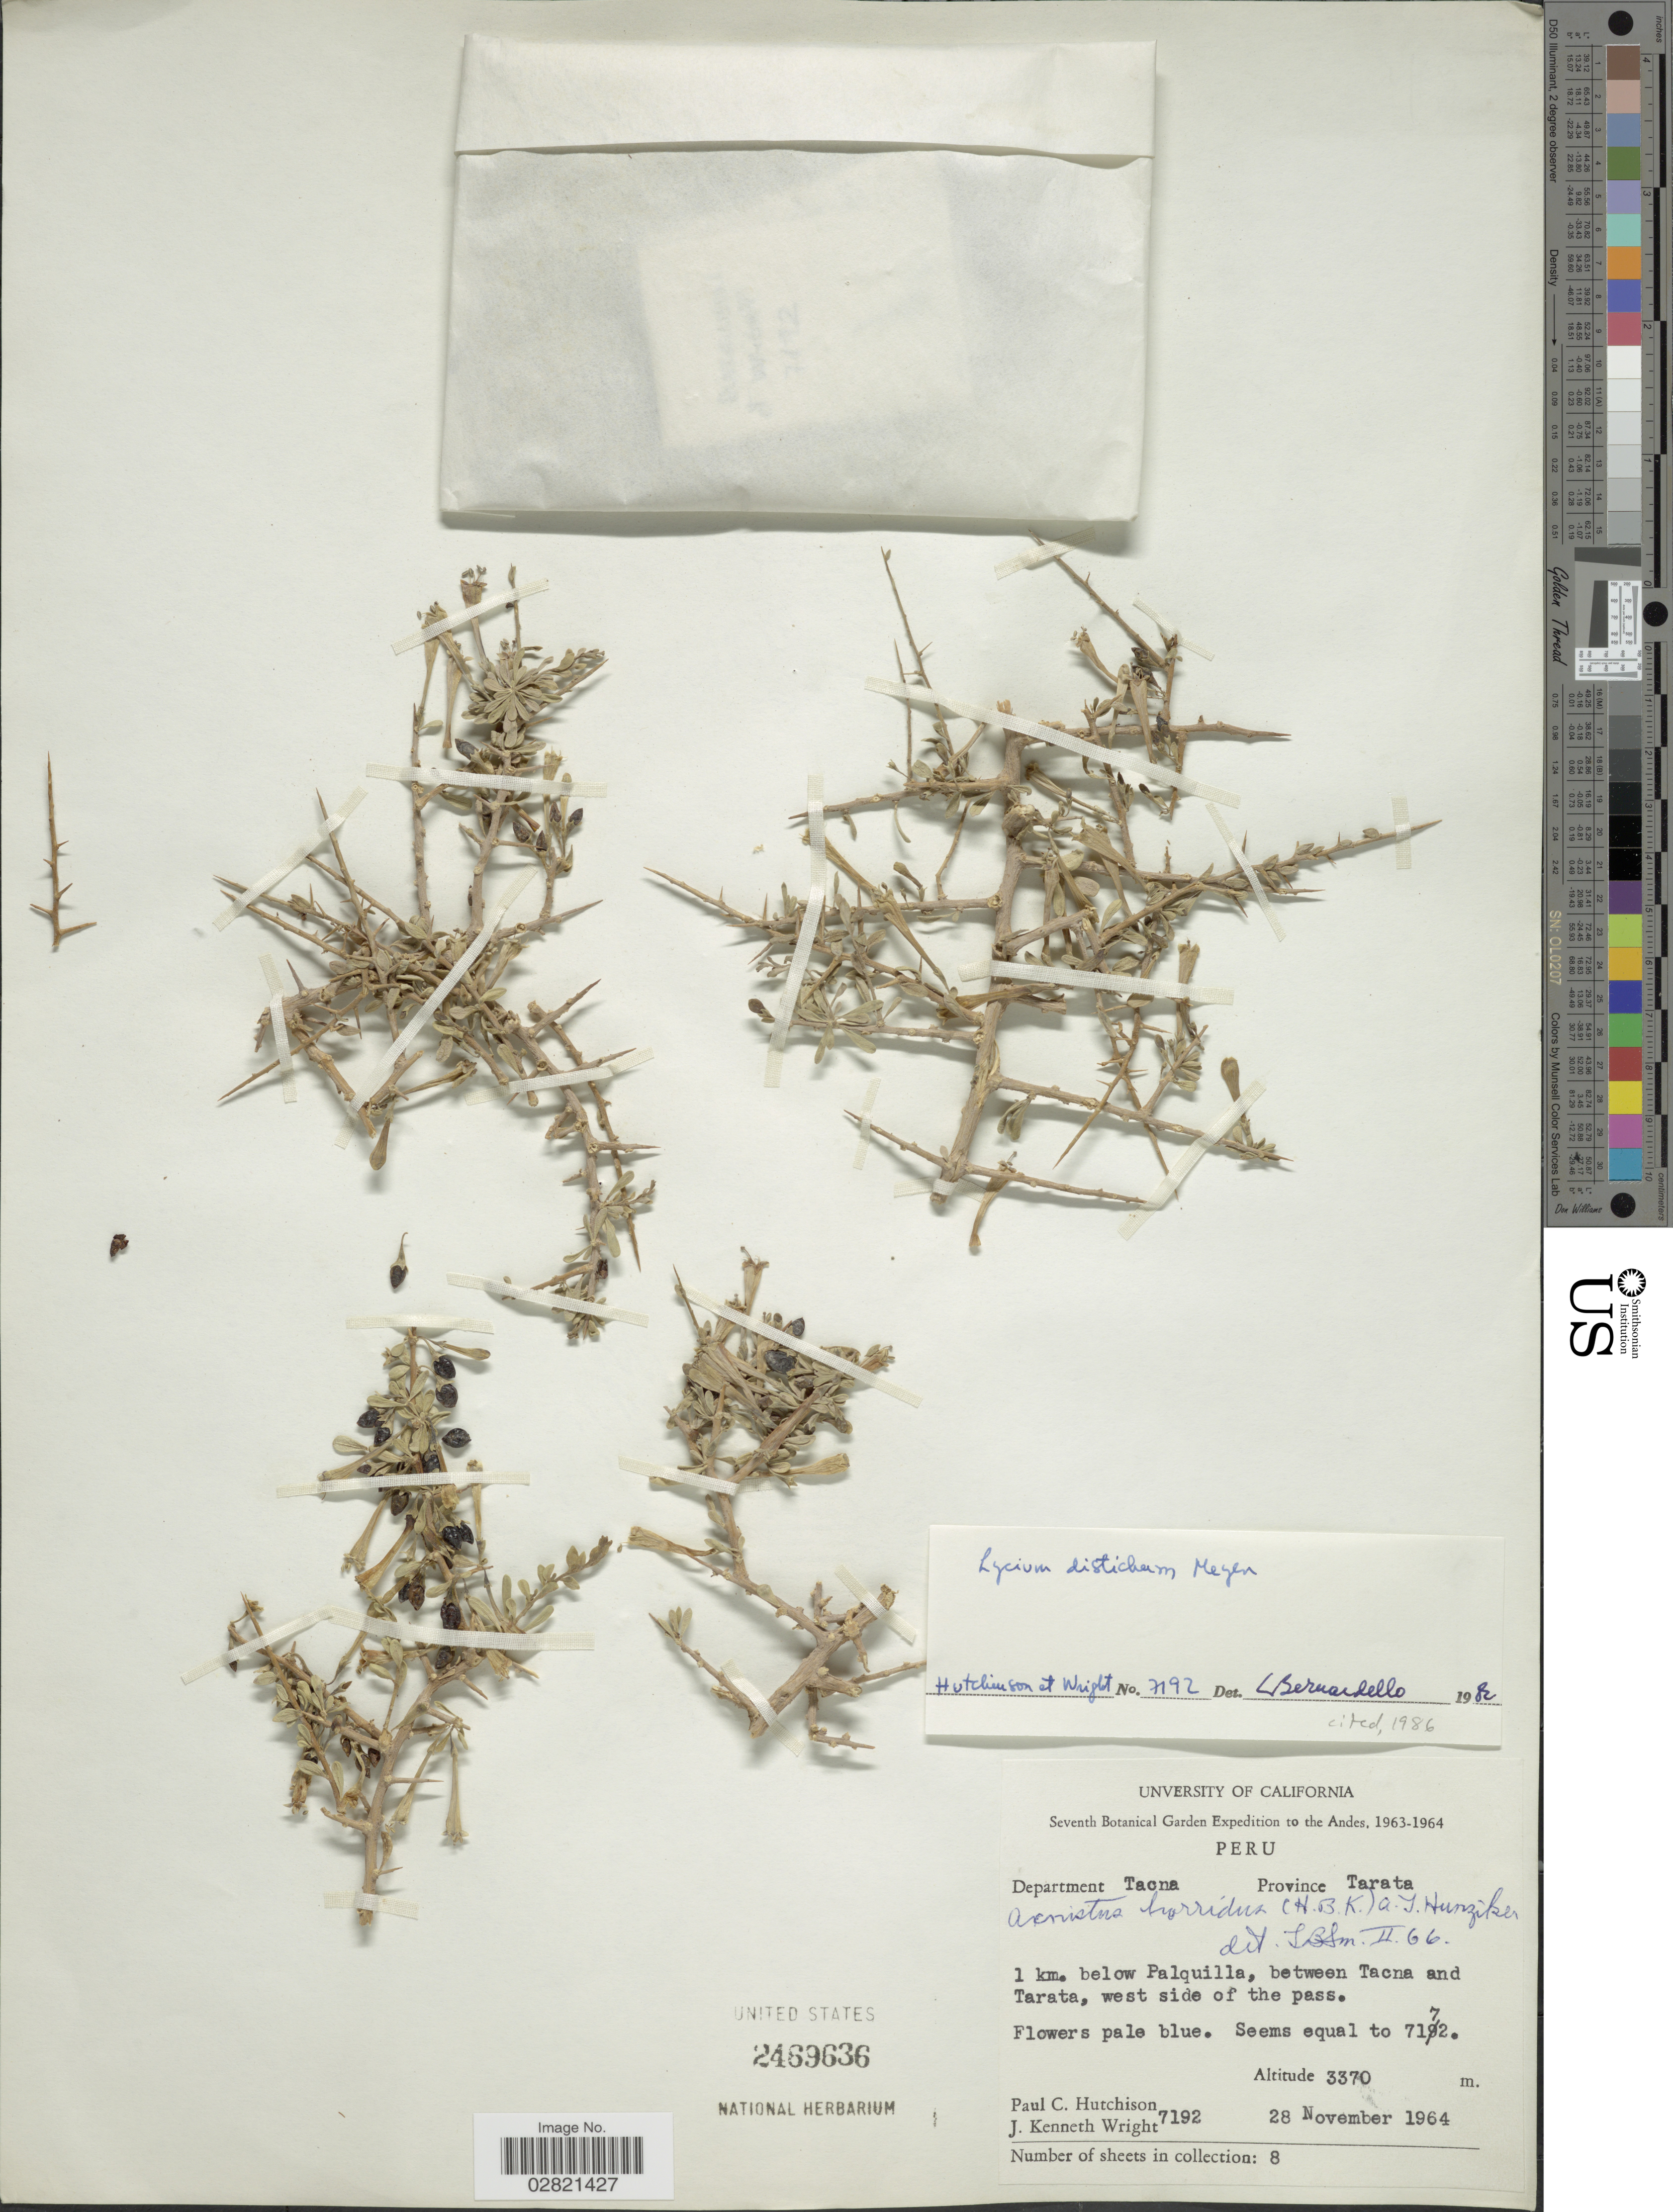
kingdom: Plantae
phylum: Tracheophyta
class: Magnoliopsida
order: Solanales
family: Solanaceae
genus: Lycium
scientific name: Lycium distichum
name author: Meyen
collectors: P. C. Hutchison & J. K. Wright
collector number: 7192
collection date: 1964-11-28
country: Peru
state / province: Tacna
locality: Department Tacna. Province Tarata. 1 km. below Palquilla, between Tacna and Tarata, west side of the pass.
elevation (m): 3370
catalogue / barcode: US 2469636